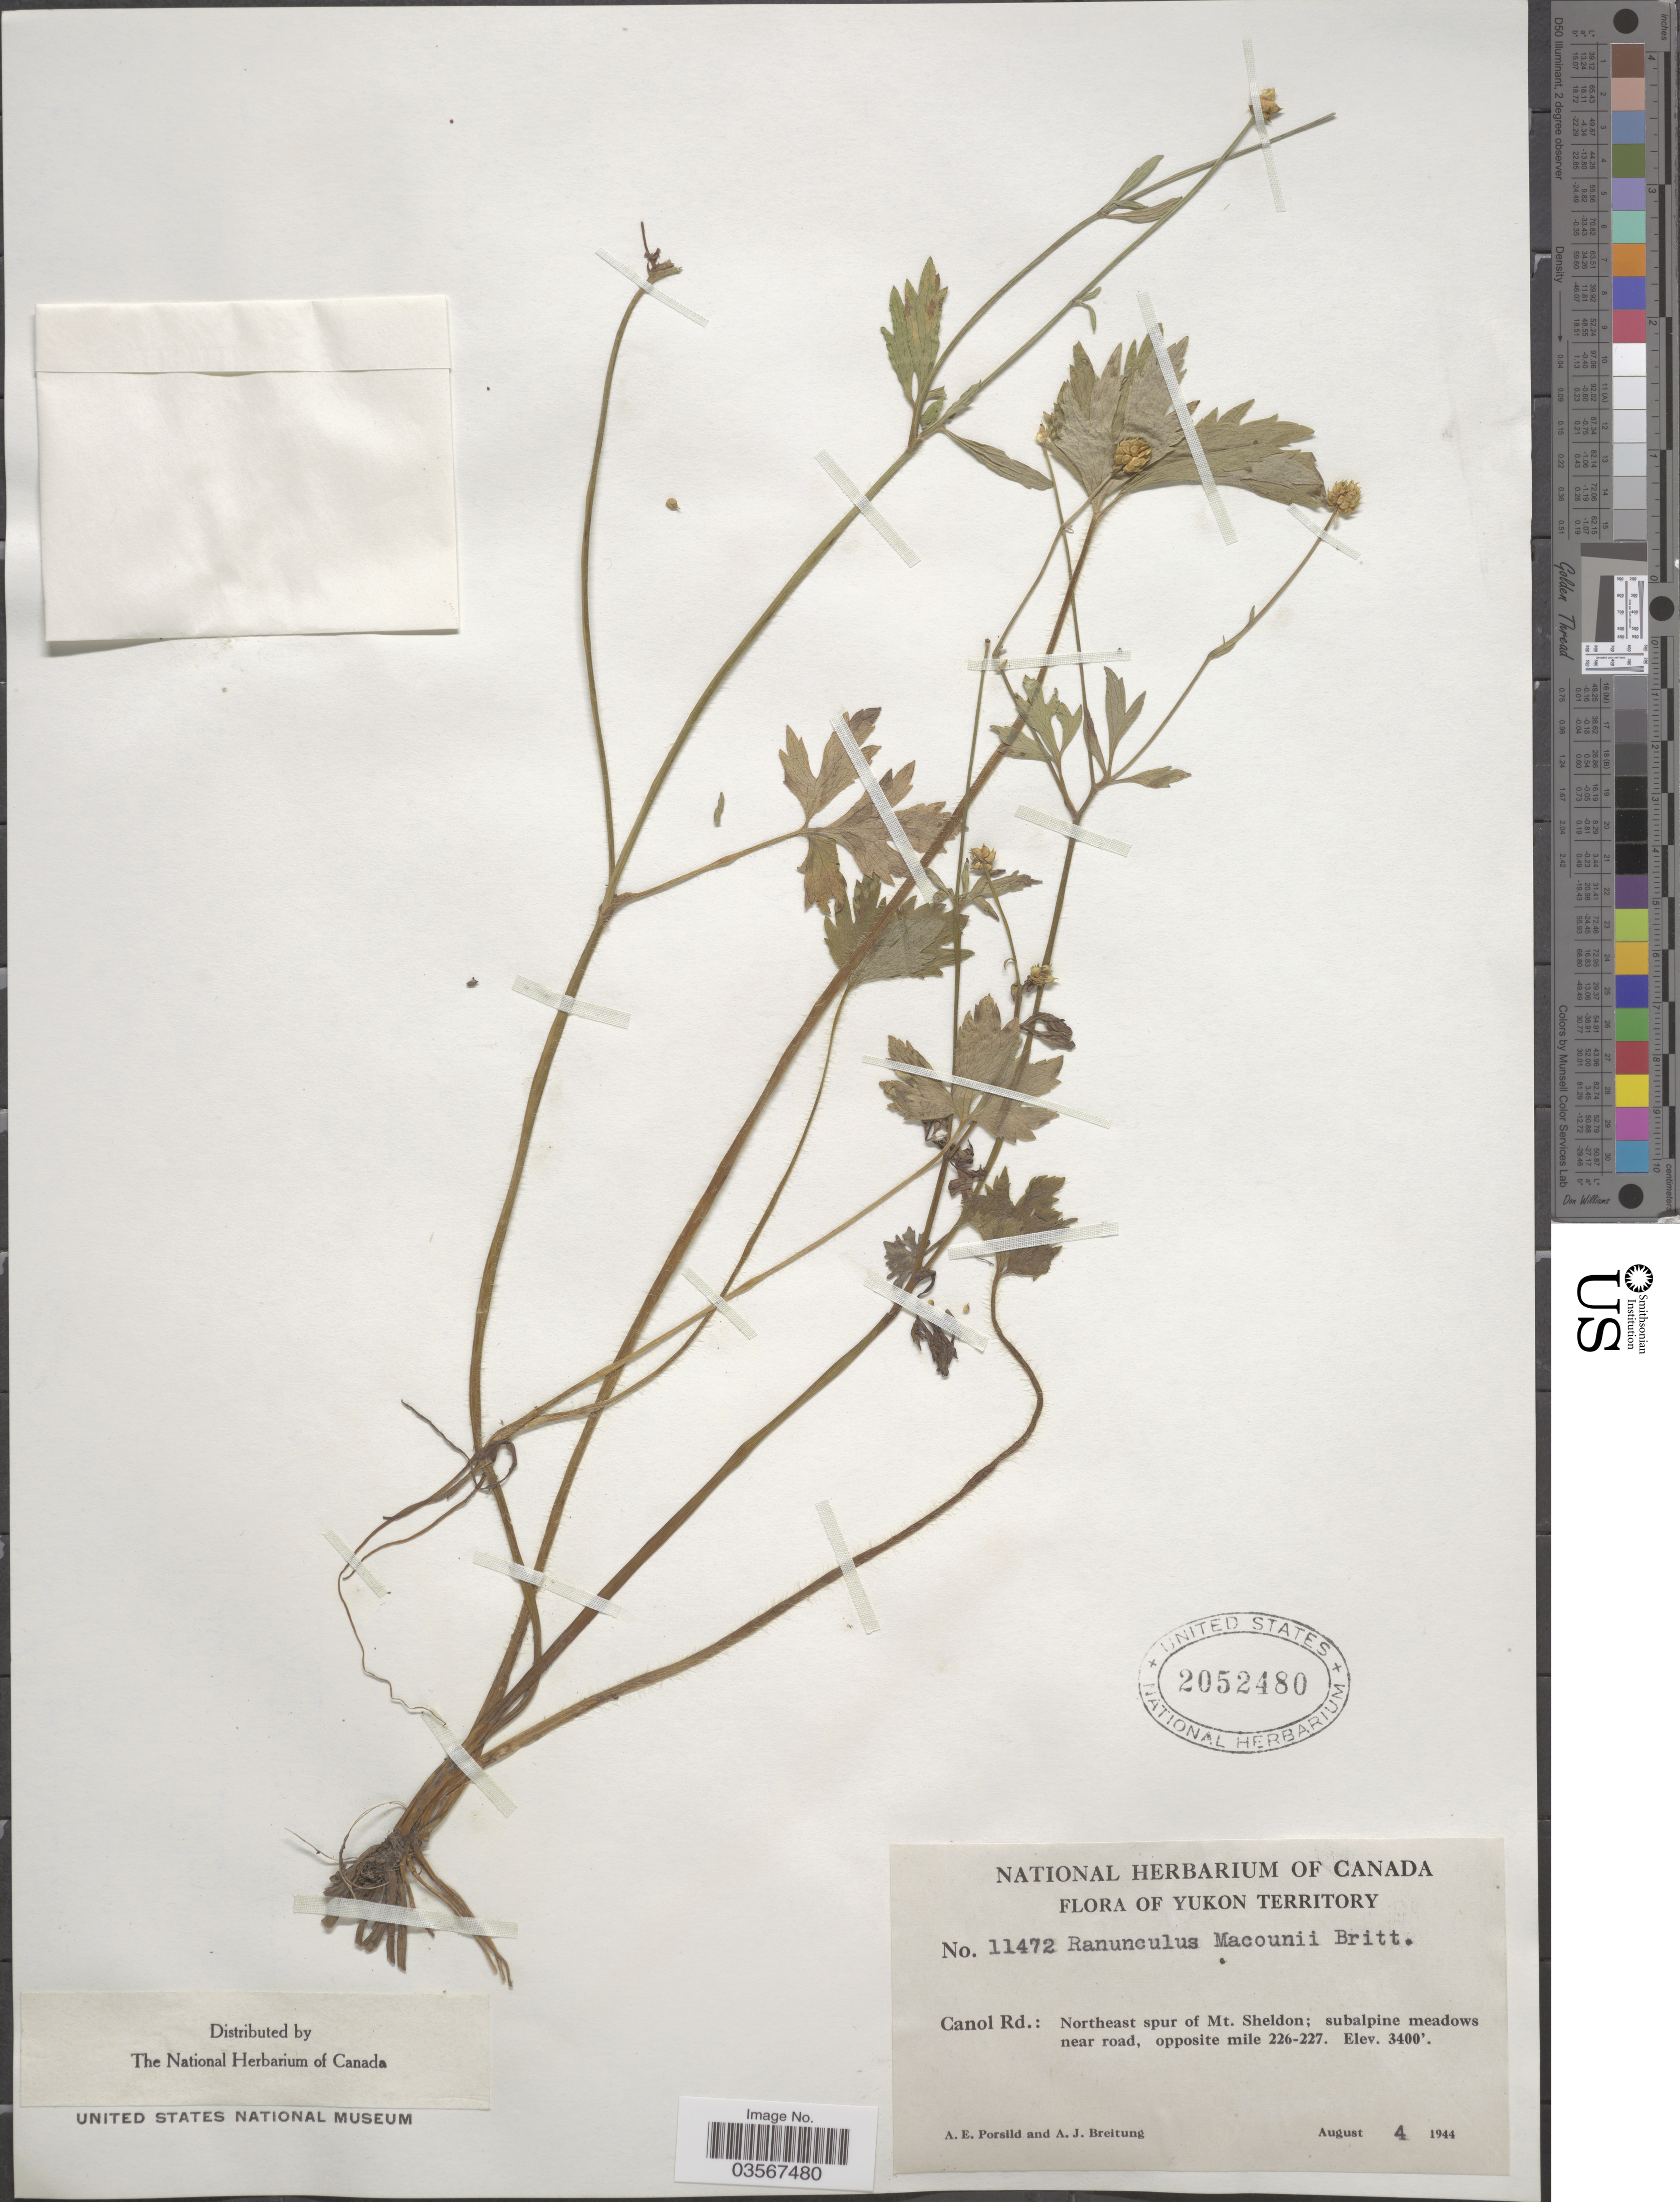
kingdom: Plantae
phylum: Tracheophyta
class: Magnoliopsida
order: Ranunculales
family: Ranunculaceae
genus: Ranunculus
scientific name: Ranunculus macounii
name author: Britton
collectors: A. E. Porsild & A. Breitung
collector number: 11472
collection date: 1944-08-04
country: Canada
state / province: Yukon Territory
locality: Canol Rd.: Northeast spur of Mt. Sheldon; subalpine meadows near road, opposite 226-227.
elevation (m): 1036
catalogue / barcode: US 2052480